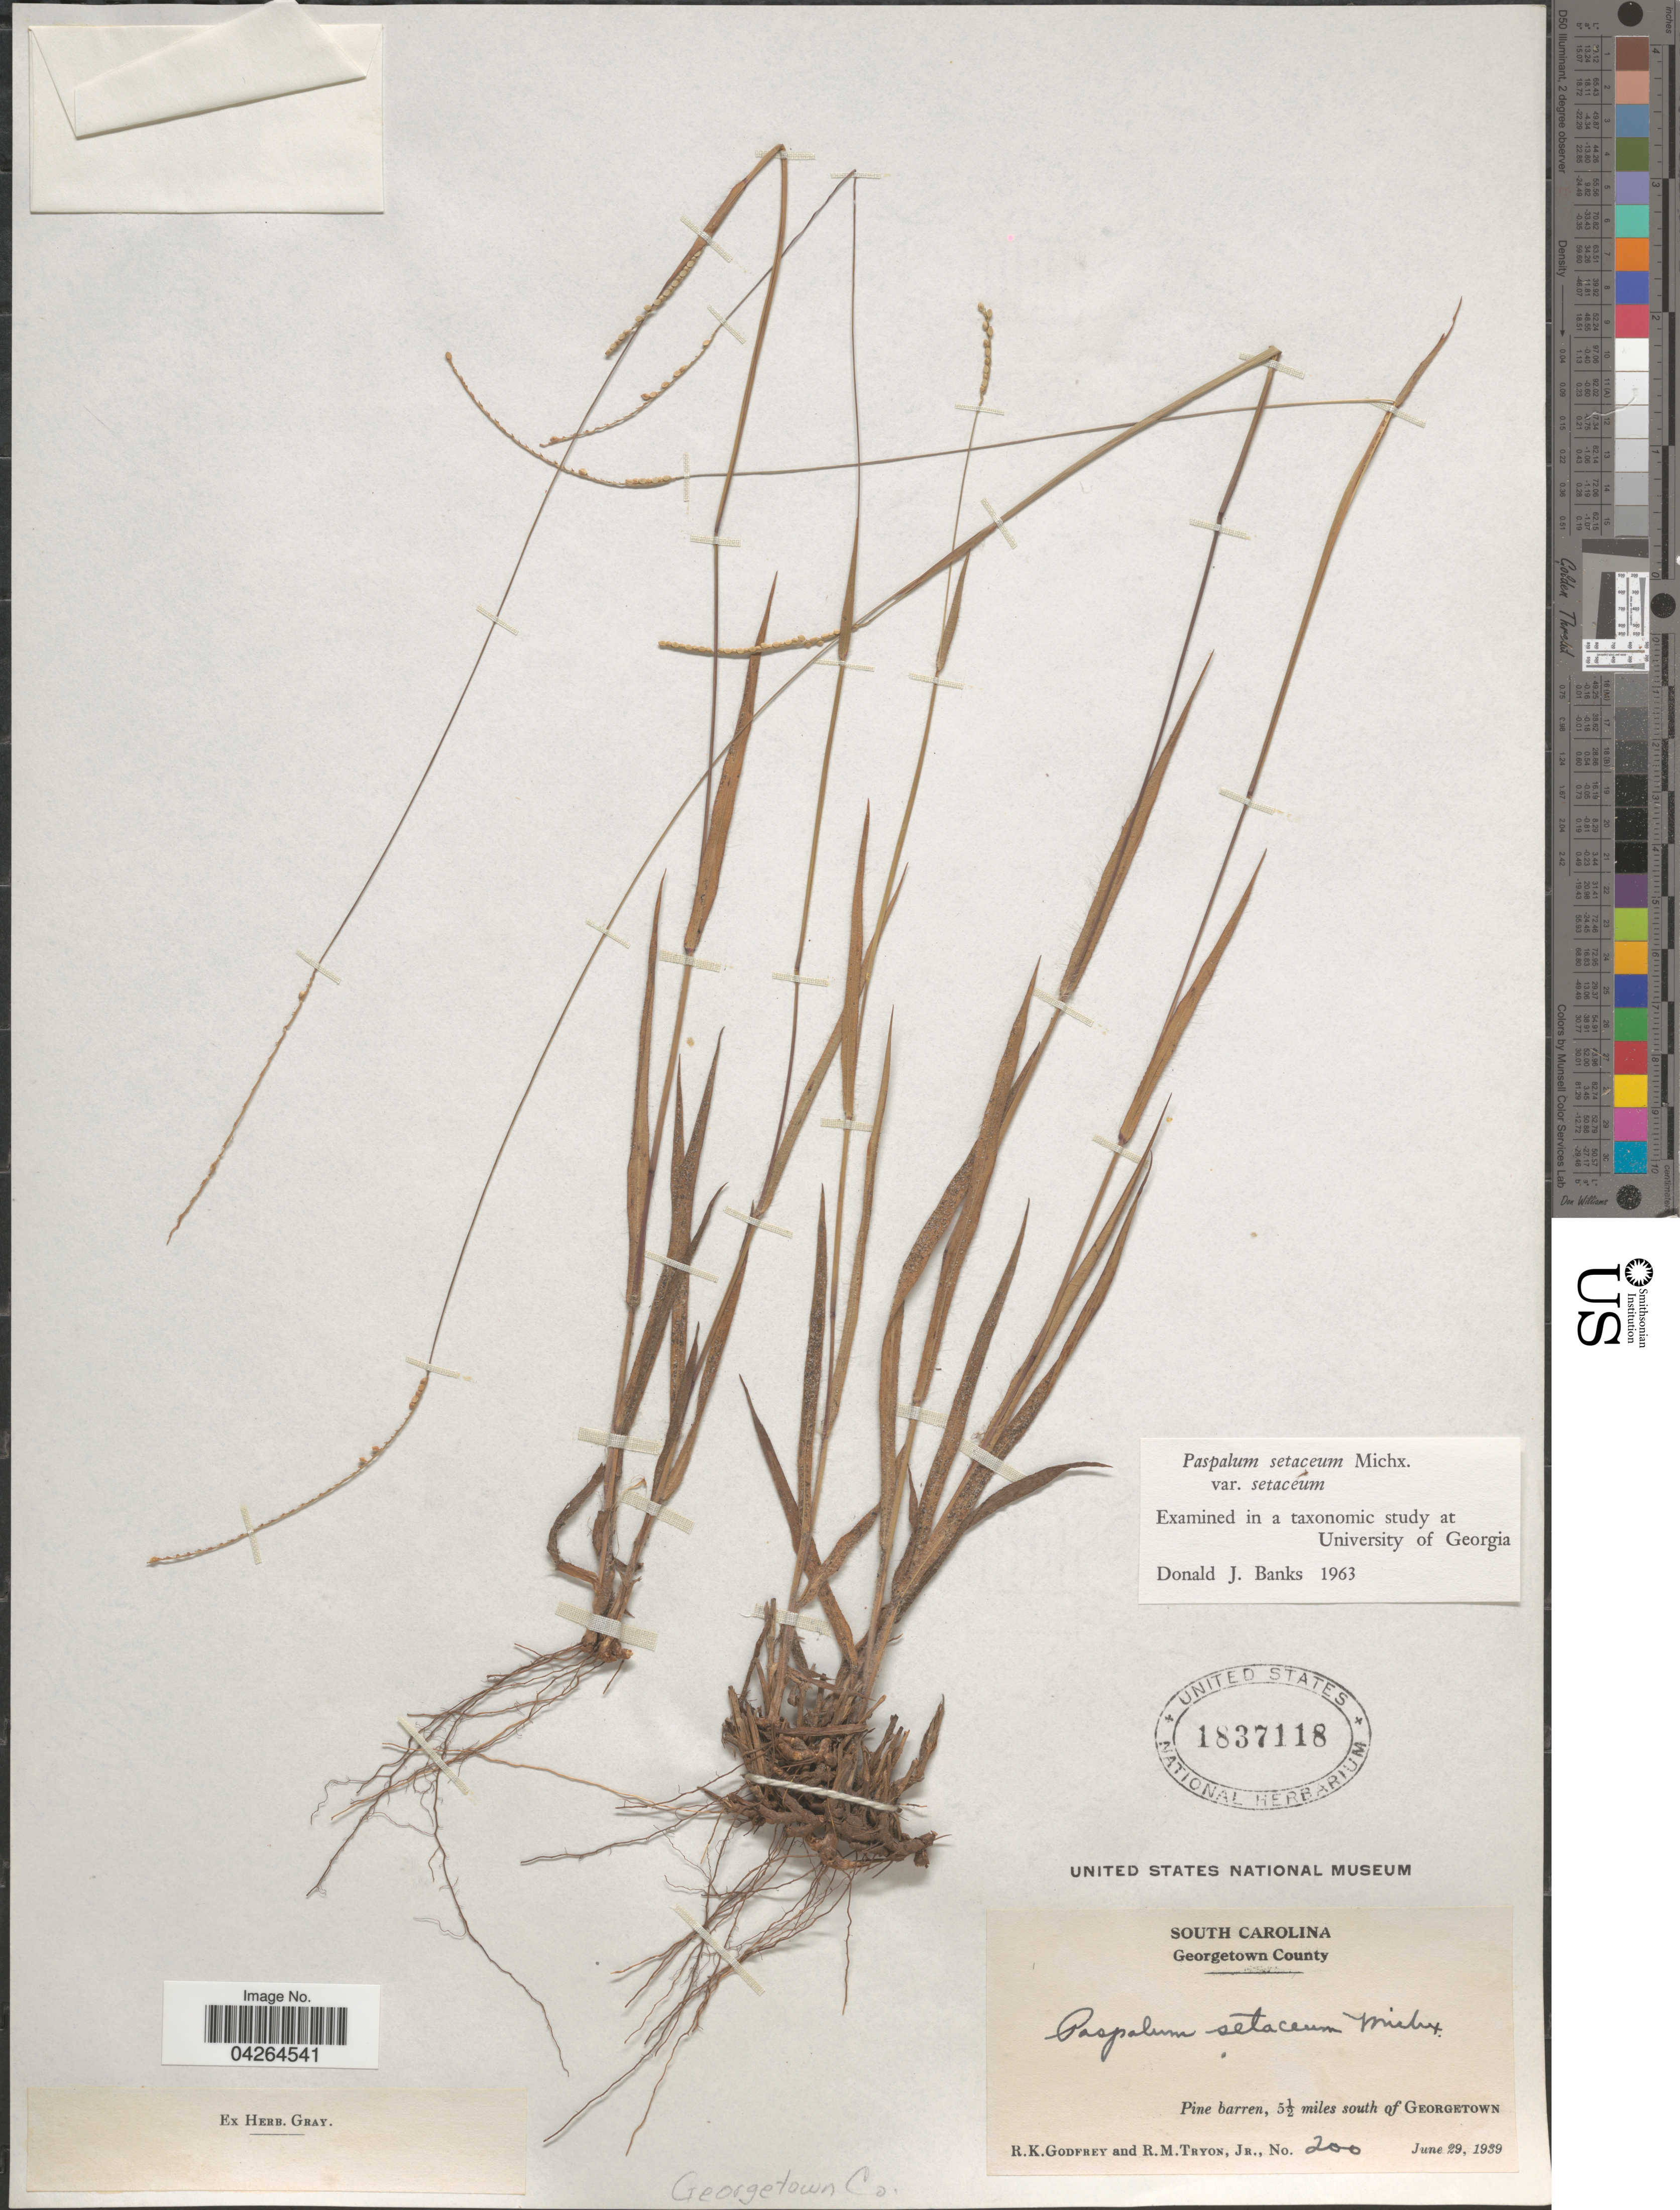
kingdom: Plantae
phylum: Tracheophyta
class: Liliopsida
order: Poales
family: Poaceae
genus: Paspalum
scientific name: Paspalum setaceum var. setaceum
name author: Michx.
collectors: R. K. Godfrey & R. Tryon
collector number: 200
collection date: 1939-06-29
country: United States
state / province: South Carolina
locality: Georgetown County. Pine barren, 5½ miles south of Georgetown. Georgetown Co.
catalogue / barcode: US 1837118